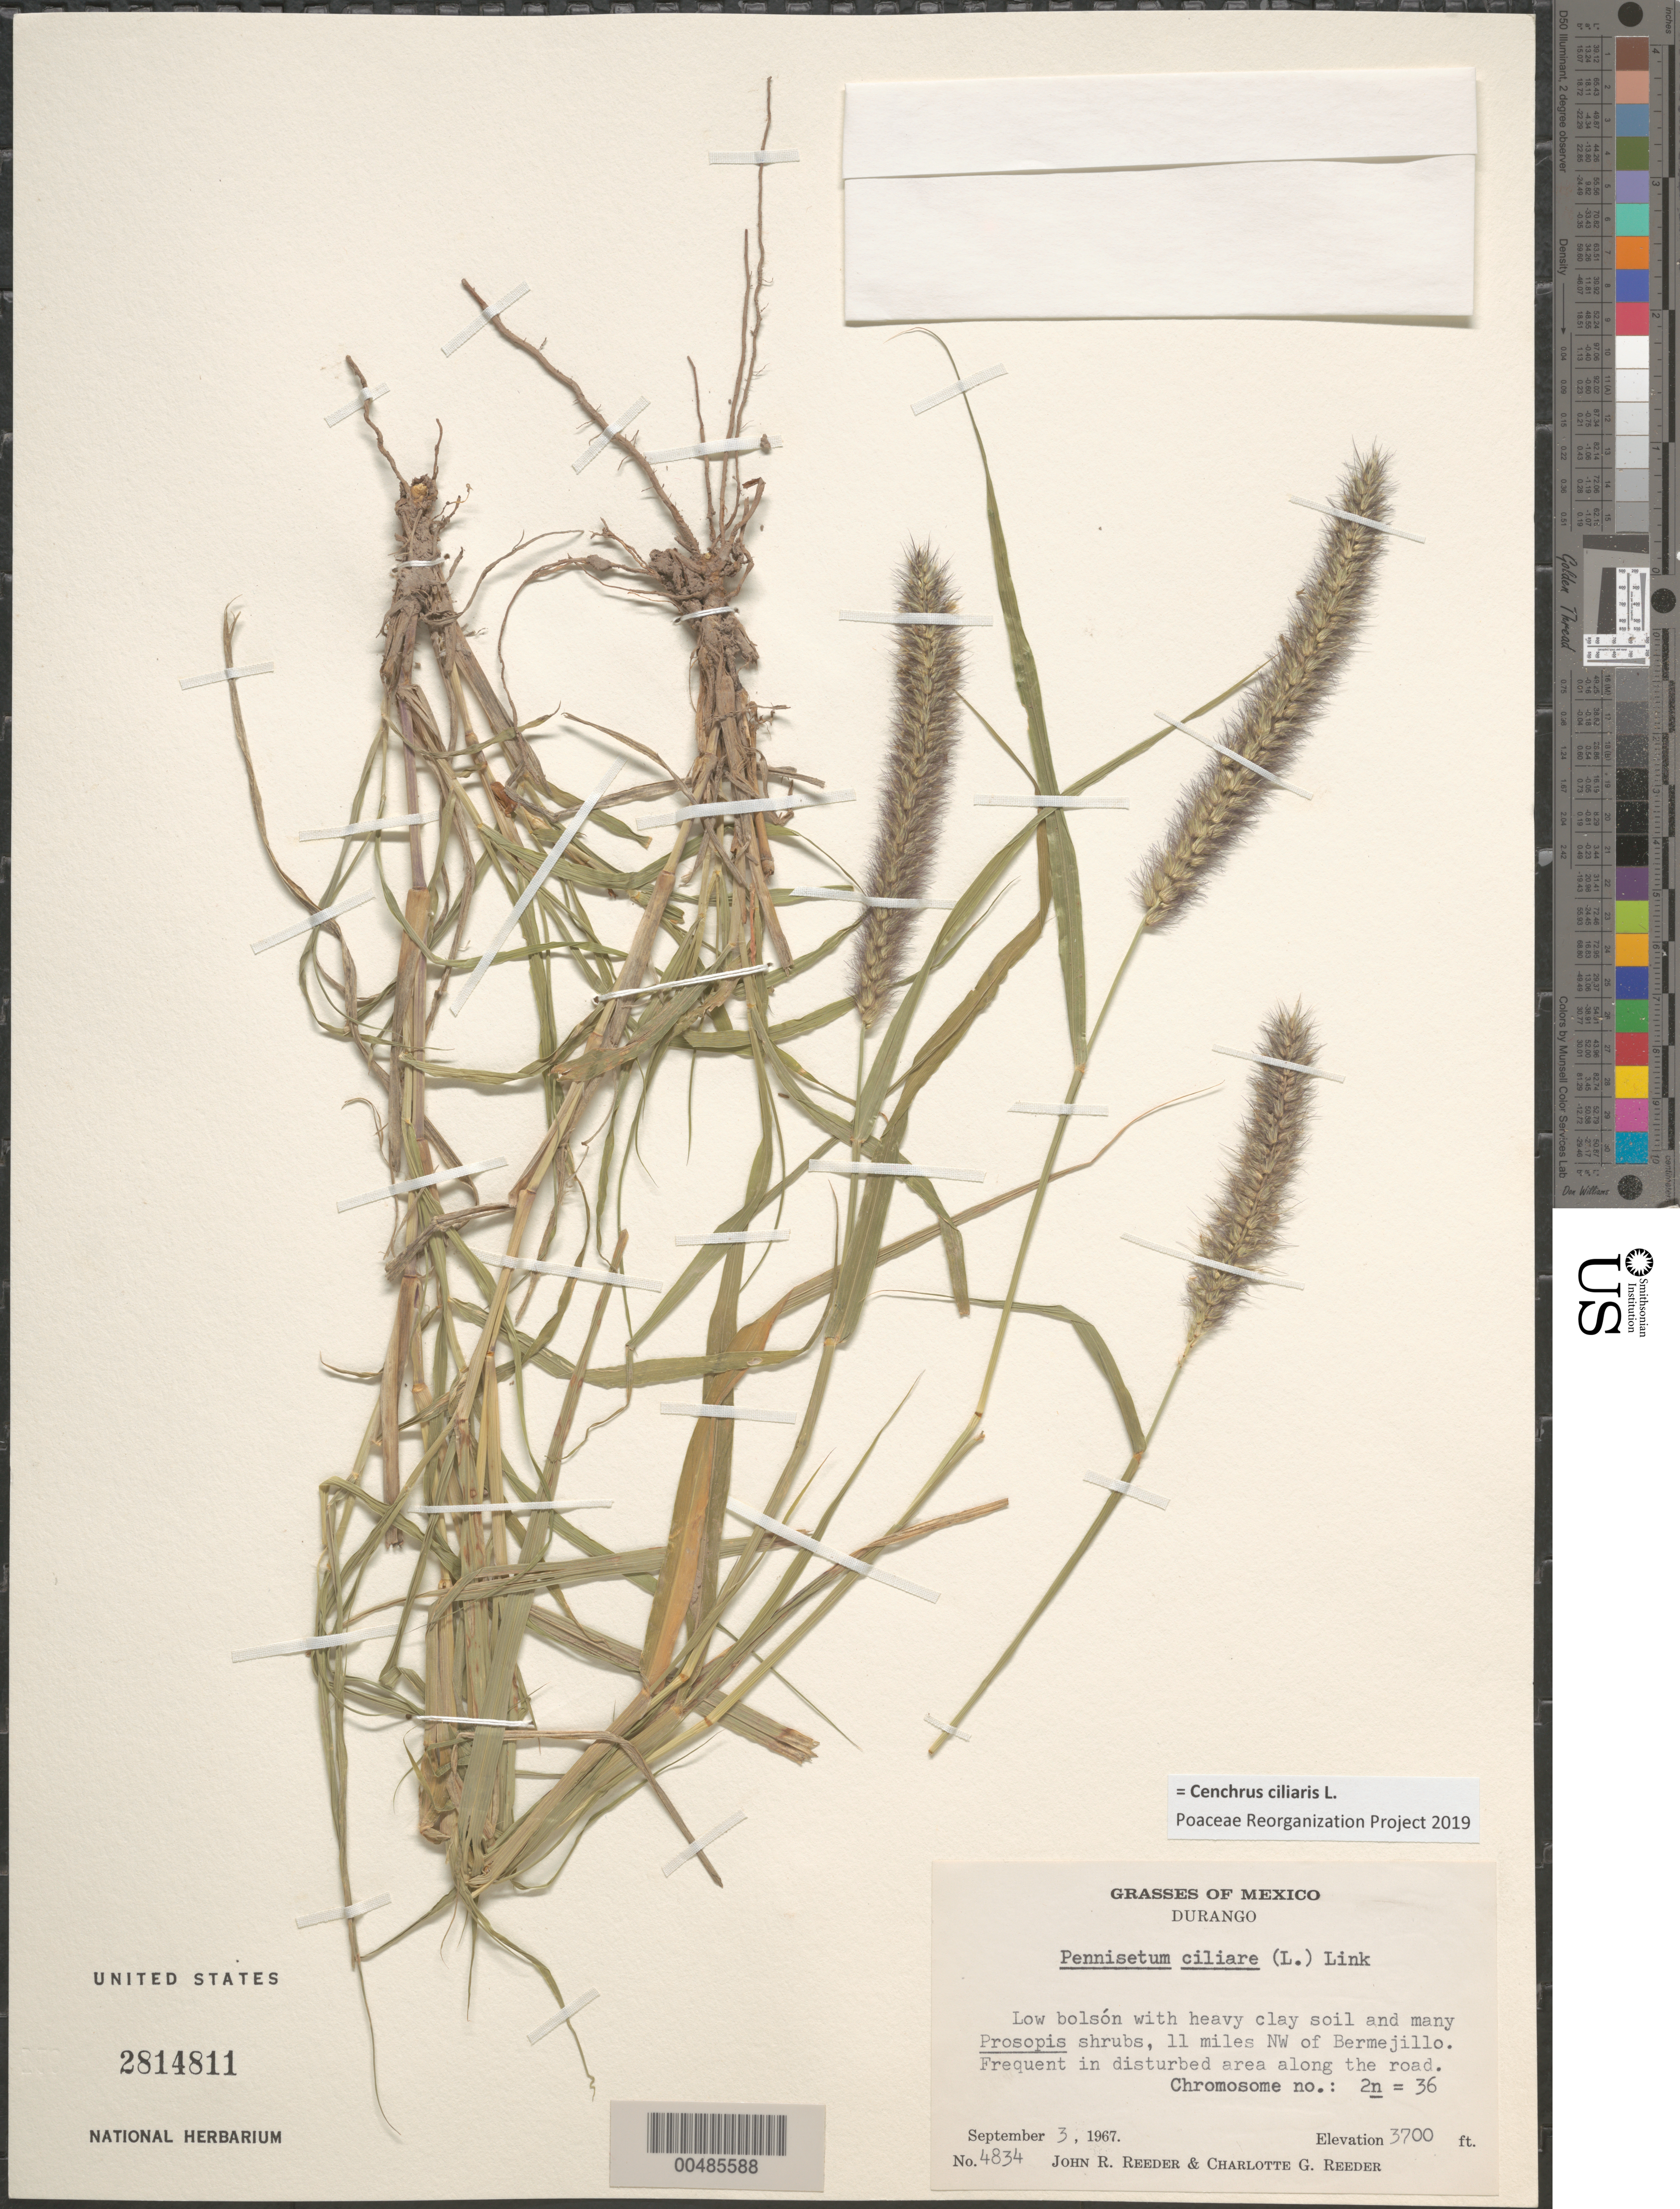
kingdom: Plantae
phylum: Tracheophyta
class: Liliopsida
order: Poales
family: Poaceae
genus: Cenchrus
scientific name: Cenchrus ciliaris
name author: L.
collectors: J. R. Reeder & C. G. Reeder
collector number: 4834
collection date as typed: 3 Sep 1967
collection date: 1967-09-03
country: Mexico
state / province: Durango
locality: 11 mi NW of Bermejillo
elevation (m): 1128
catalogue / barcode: US 2814811